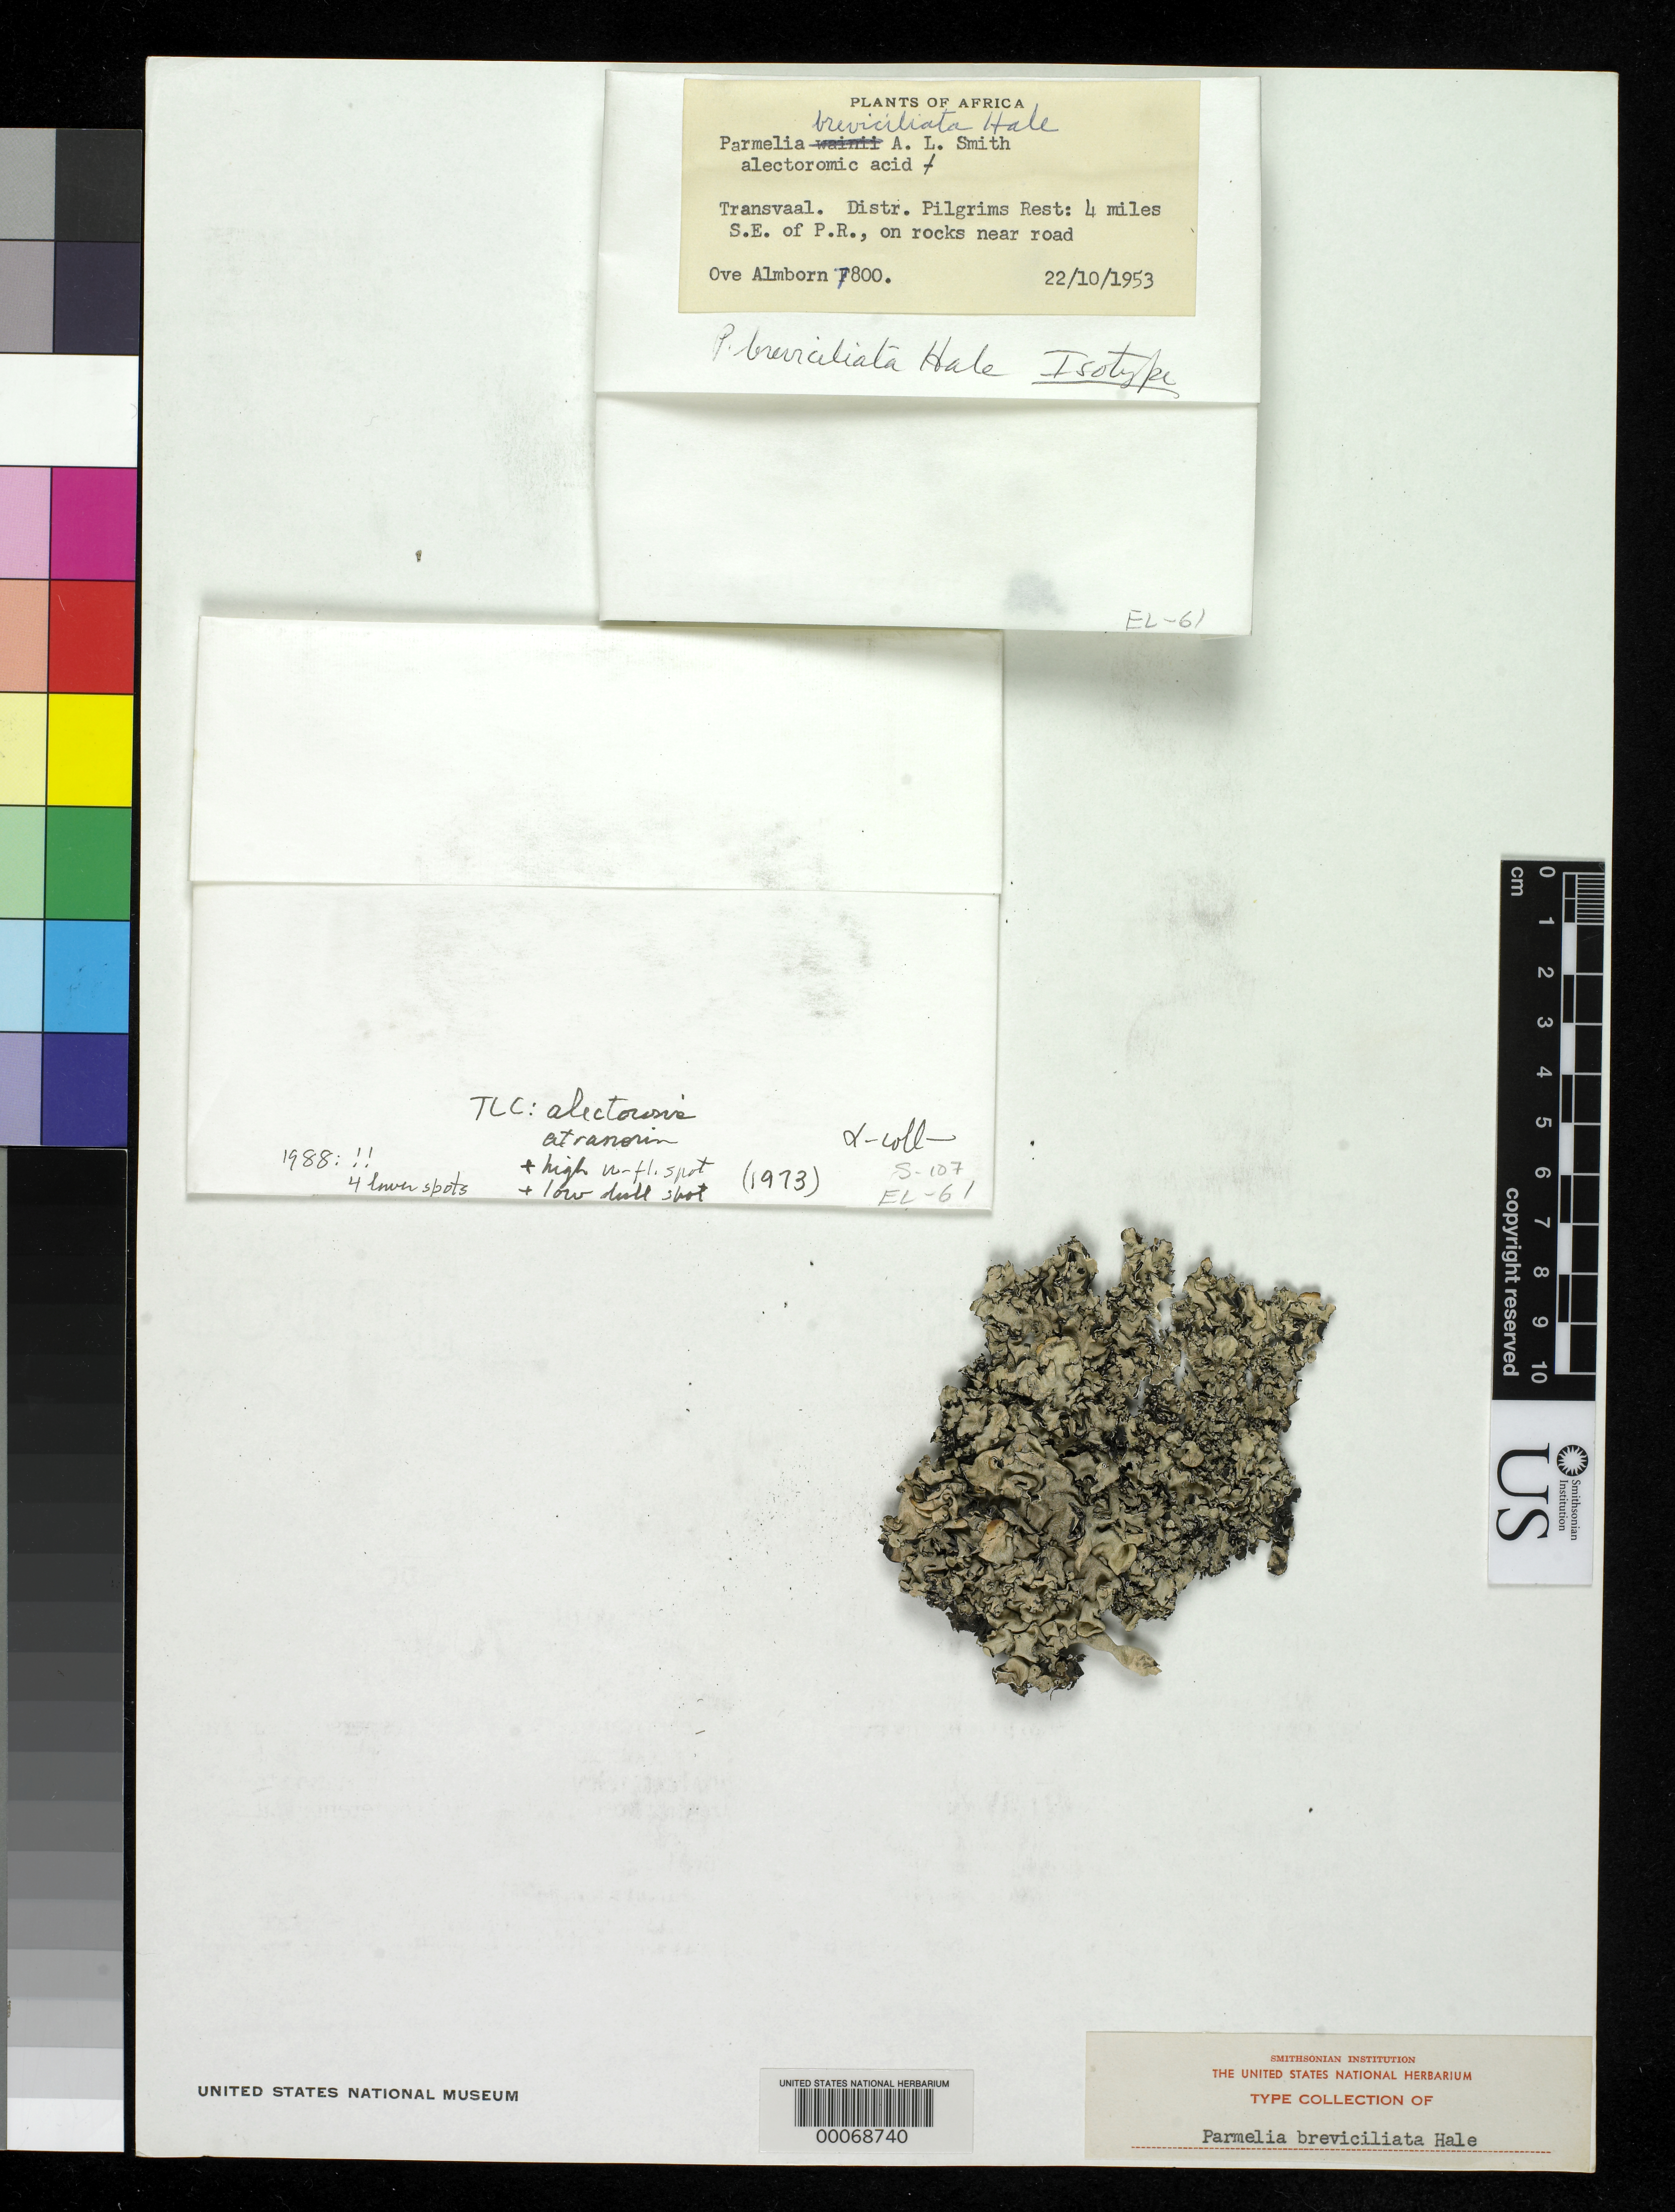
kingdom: Fungi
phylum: Ascomycota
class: Lecanoromycetes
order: Lecanorales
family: Parmeliaceae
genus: Parmelia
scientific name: Parmelia breviciliata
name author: Hale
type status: Isotype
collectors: O. Almborn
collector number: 7800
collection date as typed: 22 Oct 1953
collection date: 1953-10-22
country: South Africa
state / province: Mpumalanga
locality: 4 mi SE of Pilgrims Rest. Transvaal